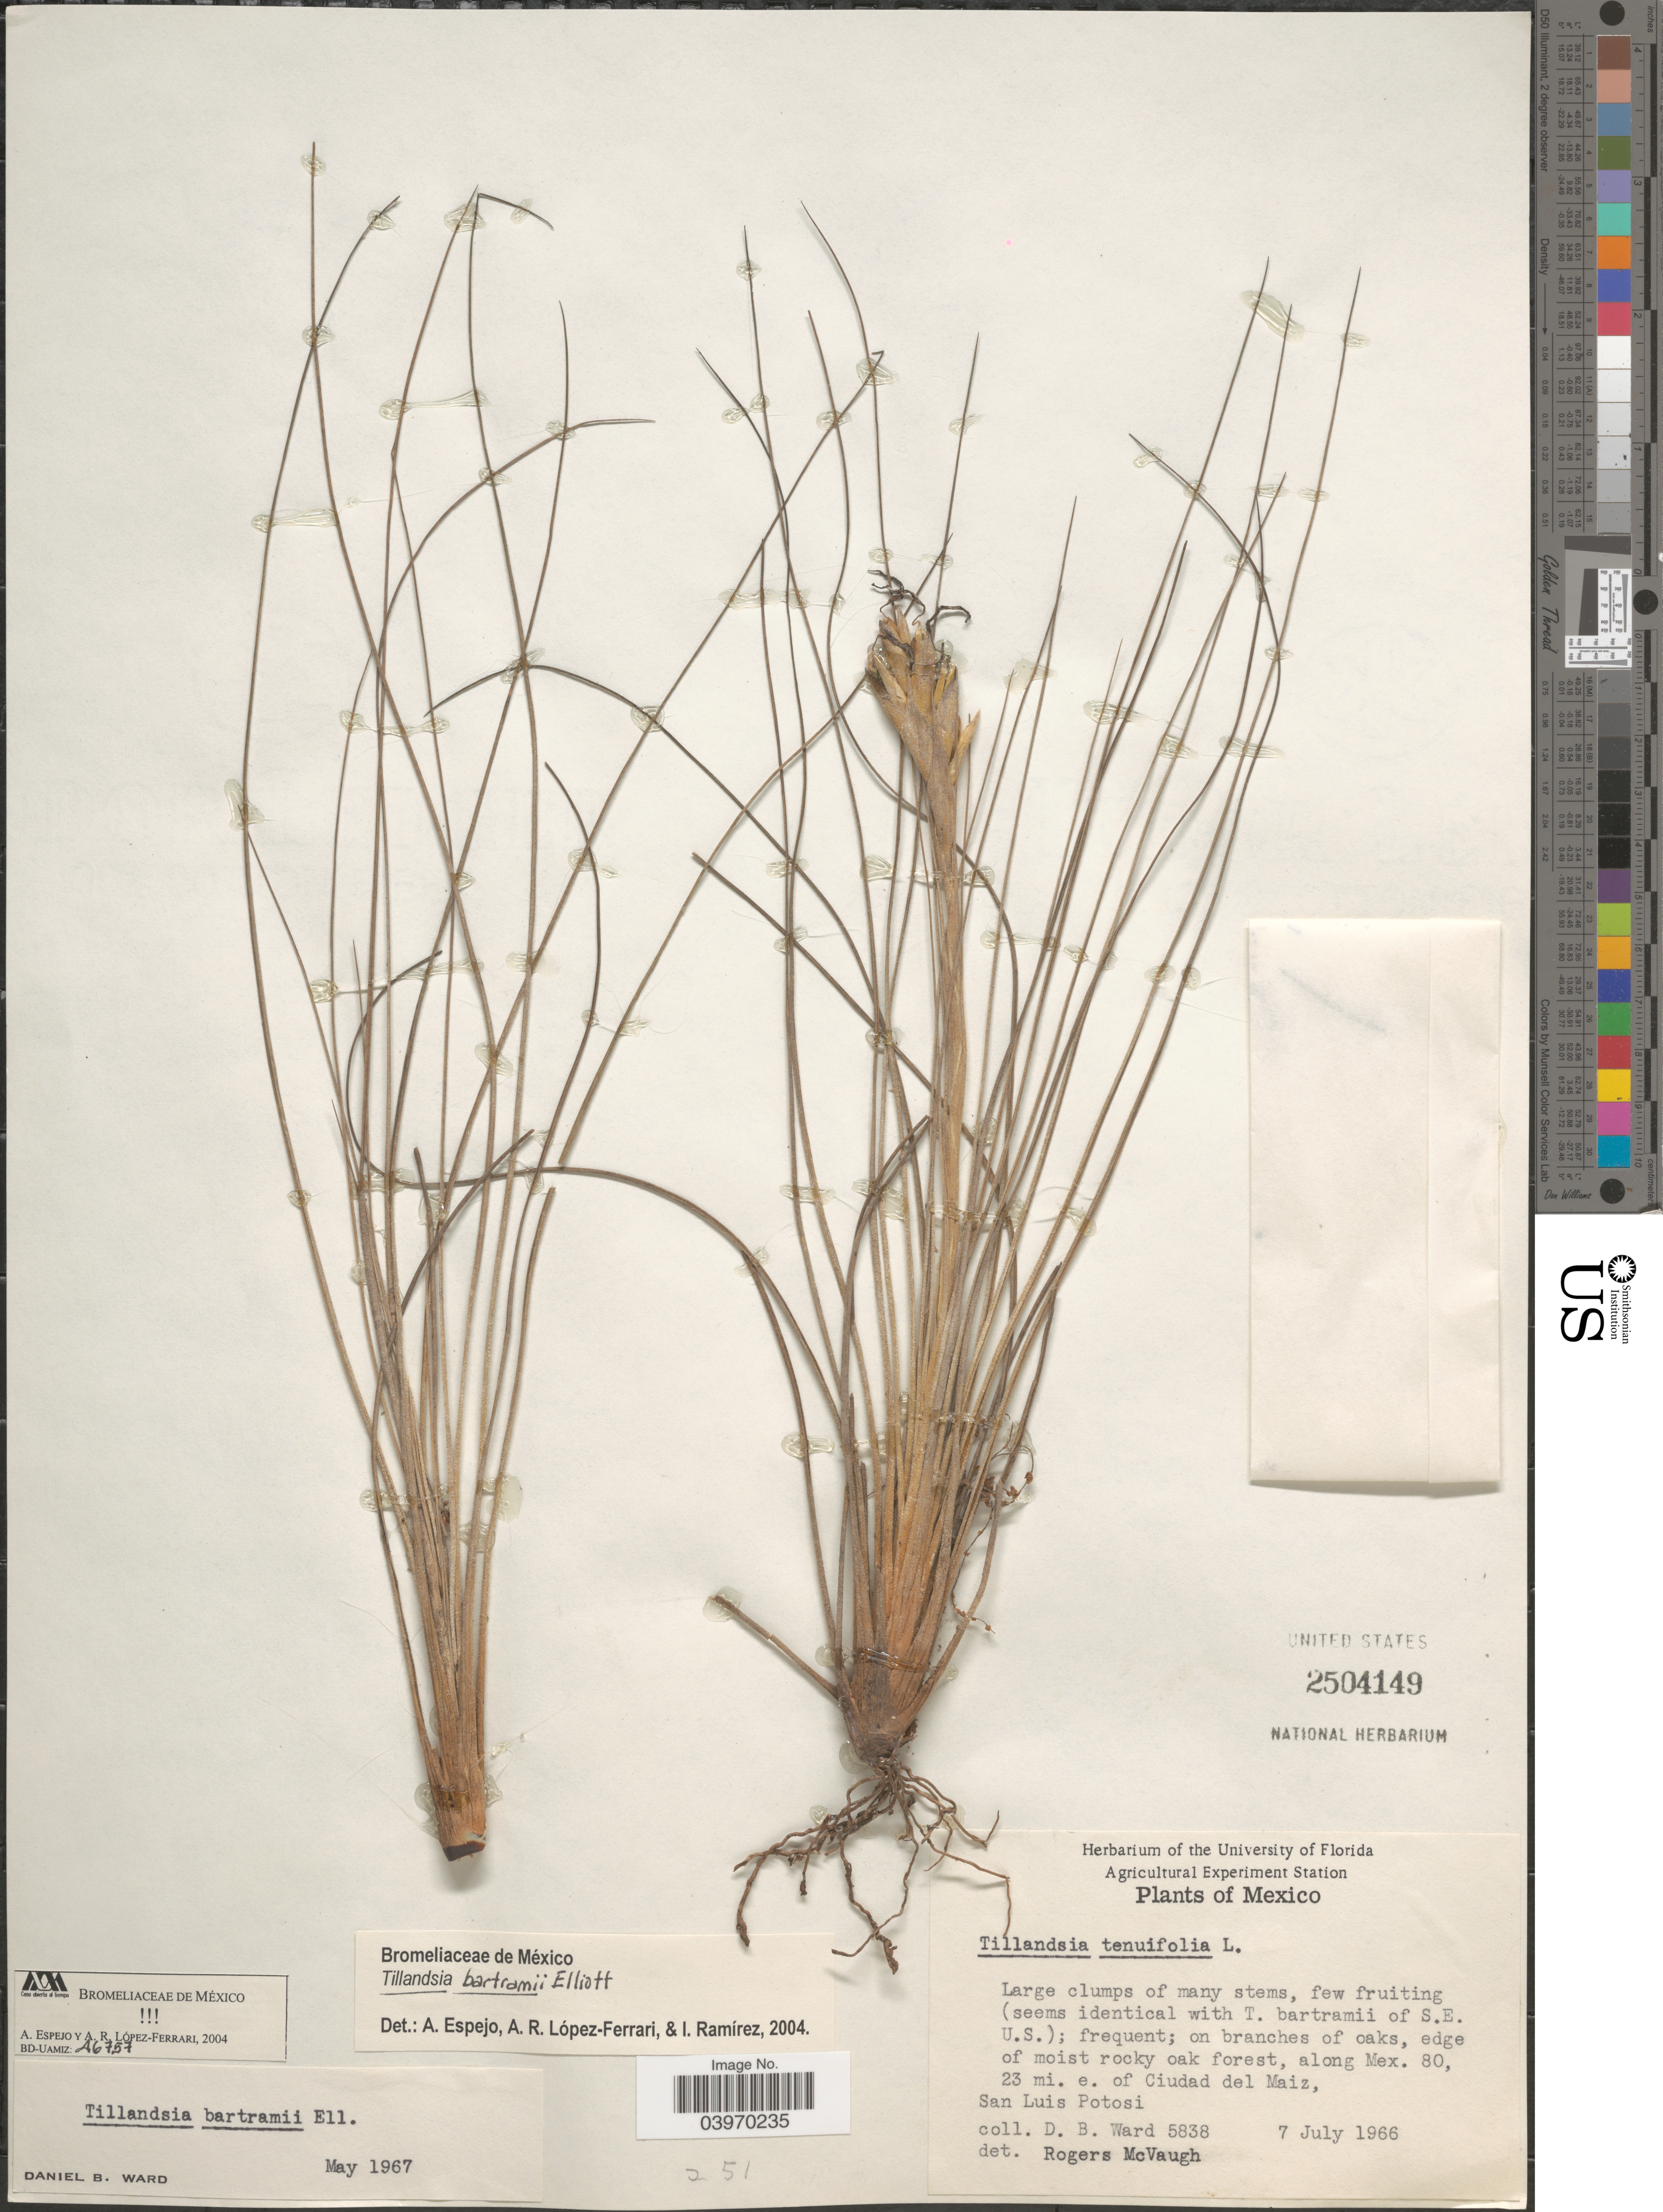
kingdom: Plantae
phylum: Tracheophyta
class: Liliopsida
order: Poales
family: Bromeliaceae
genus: Tillandsia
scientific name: Tillandsia bartramii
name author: Elliott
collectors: D. B. Ward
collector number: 5838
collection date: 1966-07-07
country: Mexico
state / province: San Luis Potosí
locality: Along Mex. 80, 23 mi. e. of Ciudad del Maiz.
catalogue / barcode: US 2504149